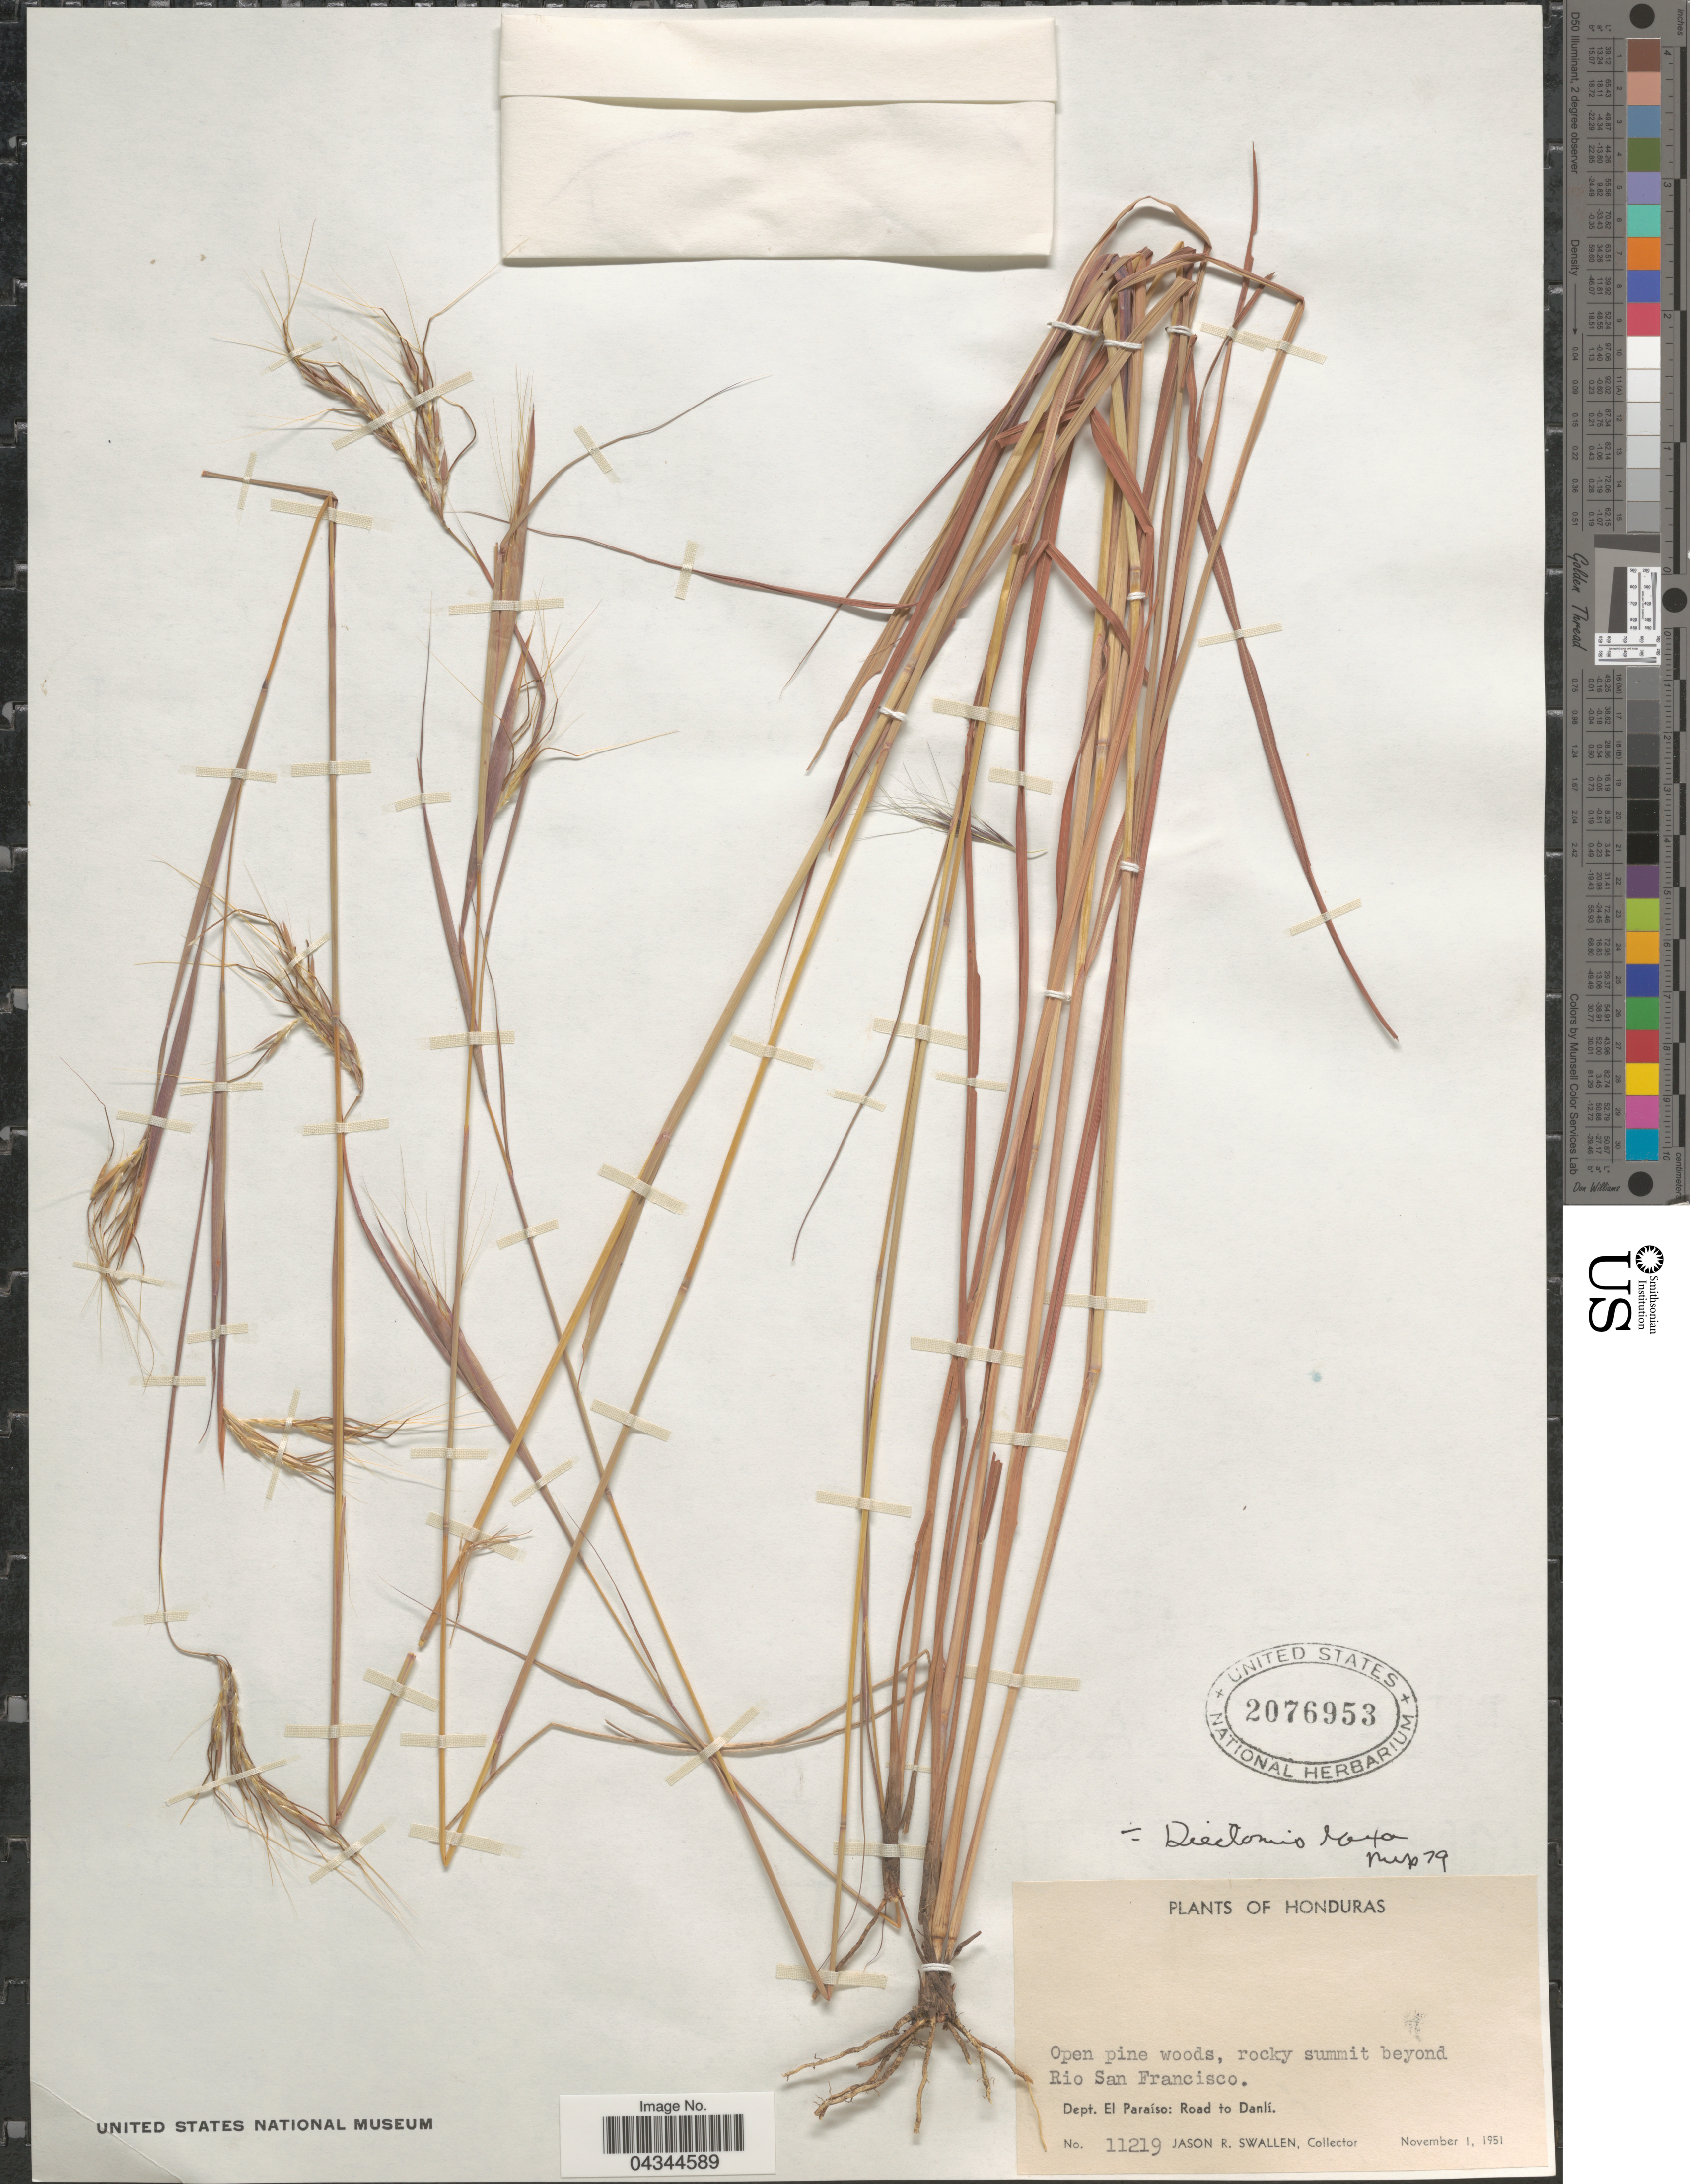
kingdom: Plantae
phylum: Tracheophyta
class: Liliopsida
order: Poales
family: Poaceae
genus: Andropogon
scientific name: Andropogon angustatus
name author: (J. Presl) Steud.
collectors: J. R. Swallen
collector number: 11219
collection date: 1951-11-01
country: Honduras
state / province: El Paraiso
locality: Open pine woods, rocky summit beyond Rio San Francisco. Dept. El Paraíso: Road to Danlí.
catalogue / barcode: US 2076953